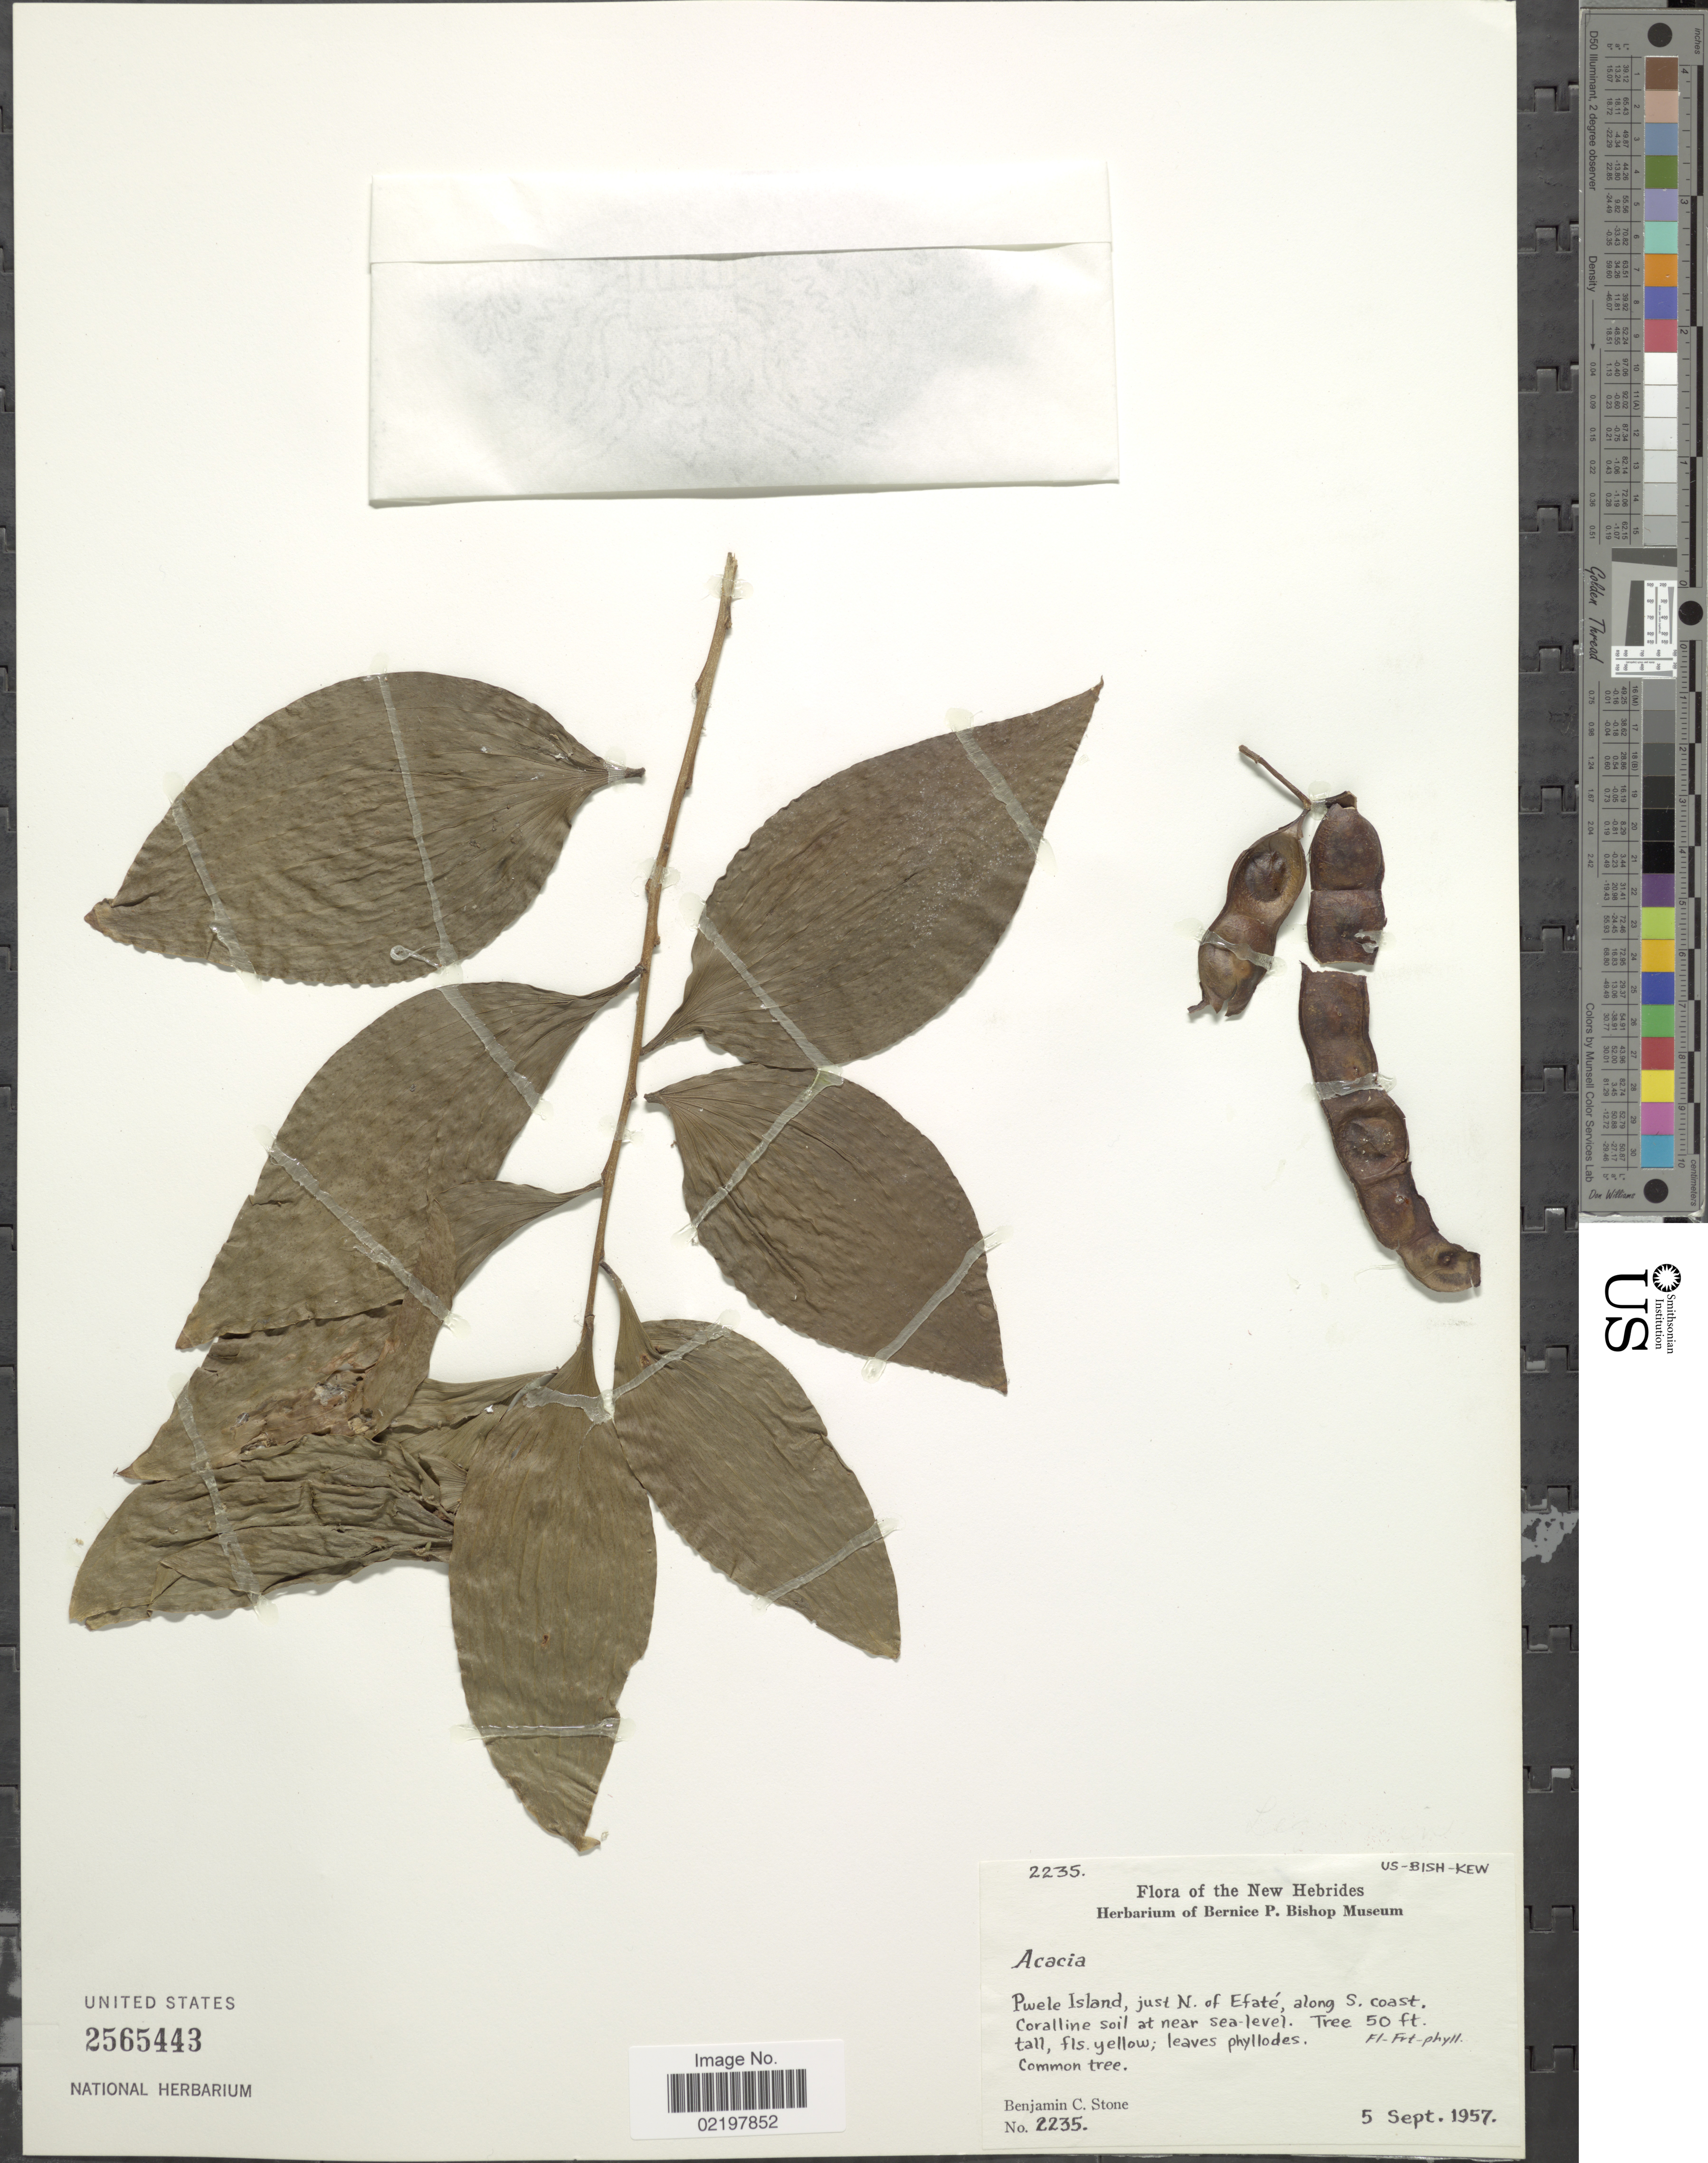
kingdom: Plantae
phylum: Tracheophyta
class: Magnoliopsida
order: Fabales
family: Fabaceae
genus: Acacia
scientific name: Acacia simplex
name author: (Sparrmann) Pedley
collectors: B. C. Stone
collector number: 2235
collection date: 1957-09-05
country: Vanuatu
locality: The New Hebrides, Pwele Island, just N. of Efate along S. coast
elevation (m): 15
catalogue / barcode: US 2565443